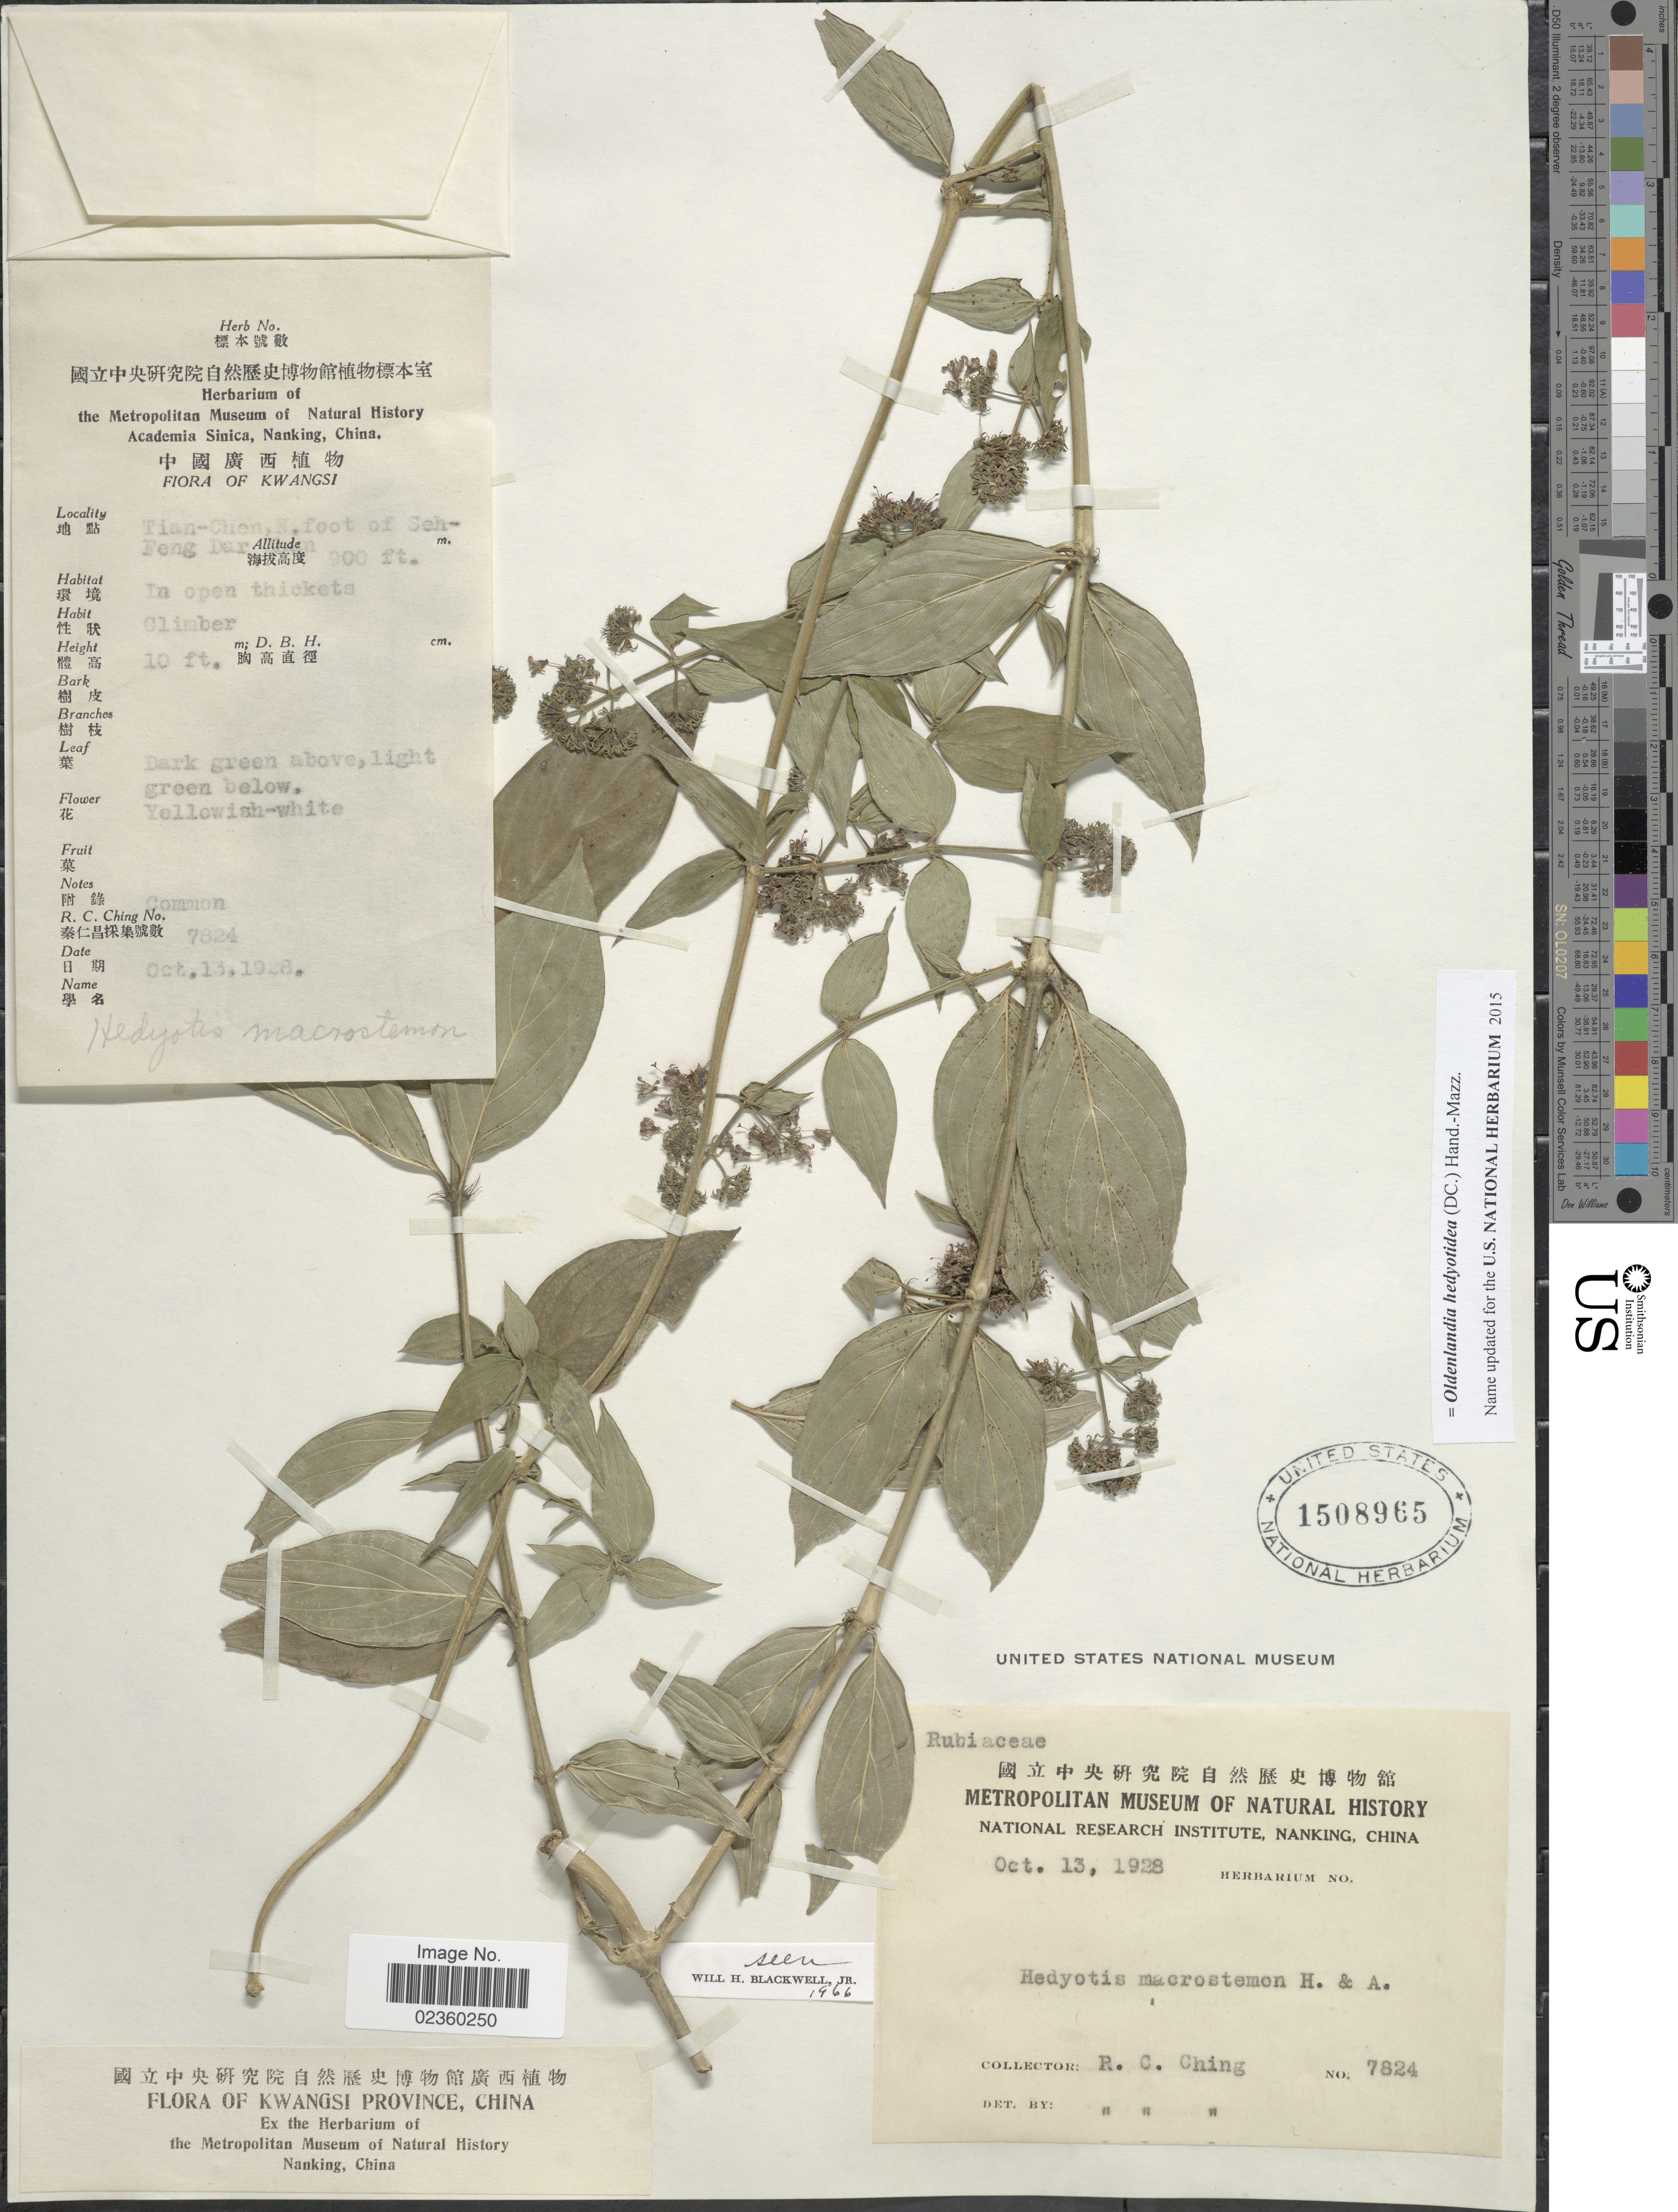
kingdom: Plantae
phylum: Tracheophyta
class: Magnoliopsida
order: Gentianales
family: Rubiaceae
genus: Dimetia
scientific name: Dimetia hedyotidea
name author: (DC.) T.C. Hsu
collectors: R. C. Ching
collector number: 7824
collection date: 1928-10-13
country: China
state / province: Guangxi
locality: Kwangsi Province, Tian-Chen, N. foot of Seh-Feng Dar [illegible text], In open thickets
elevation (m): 274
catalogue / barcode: US 1508965